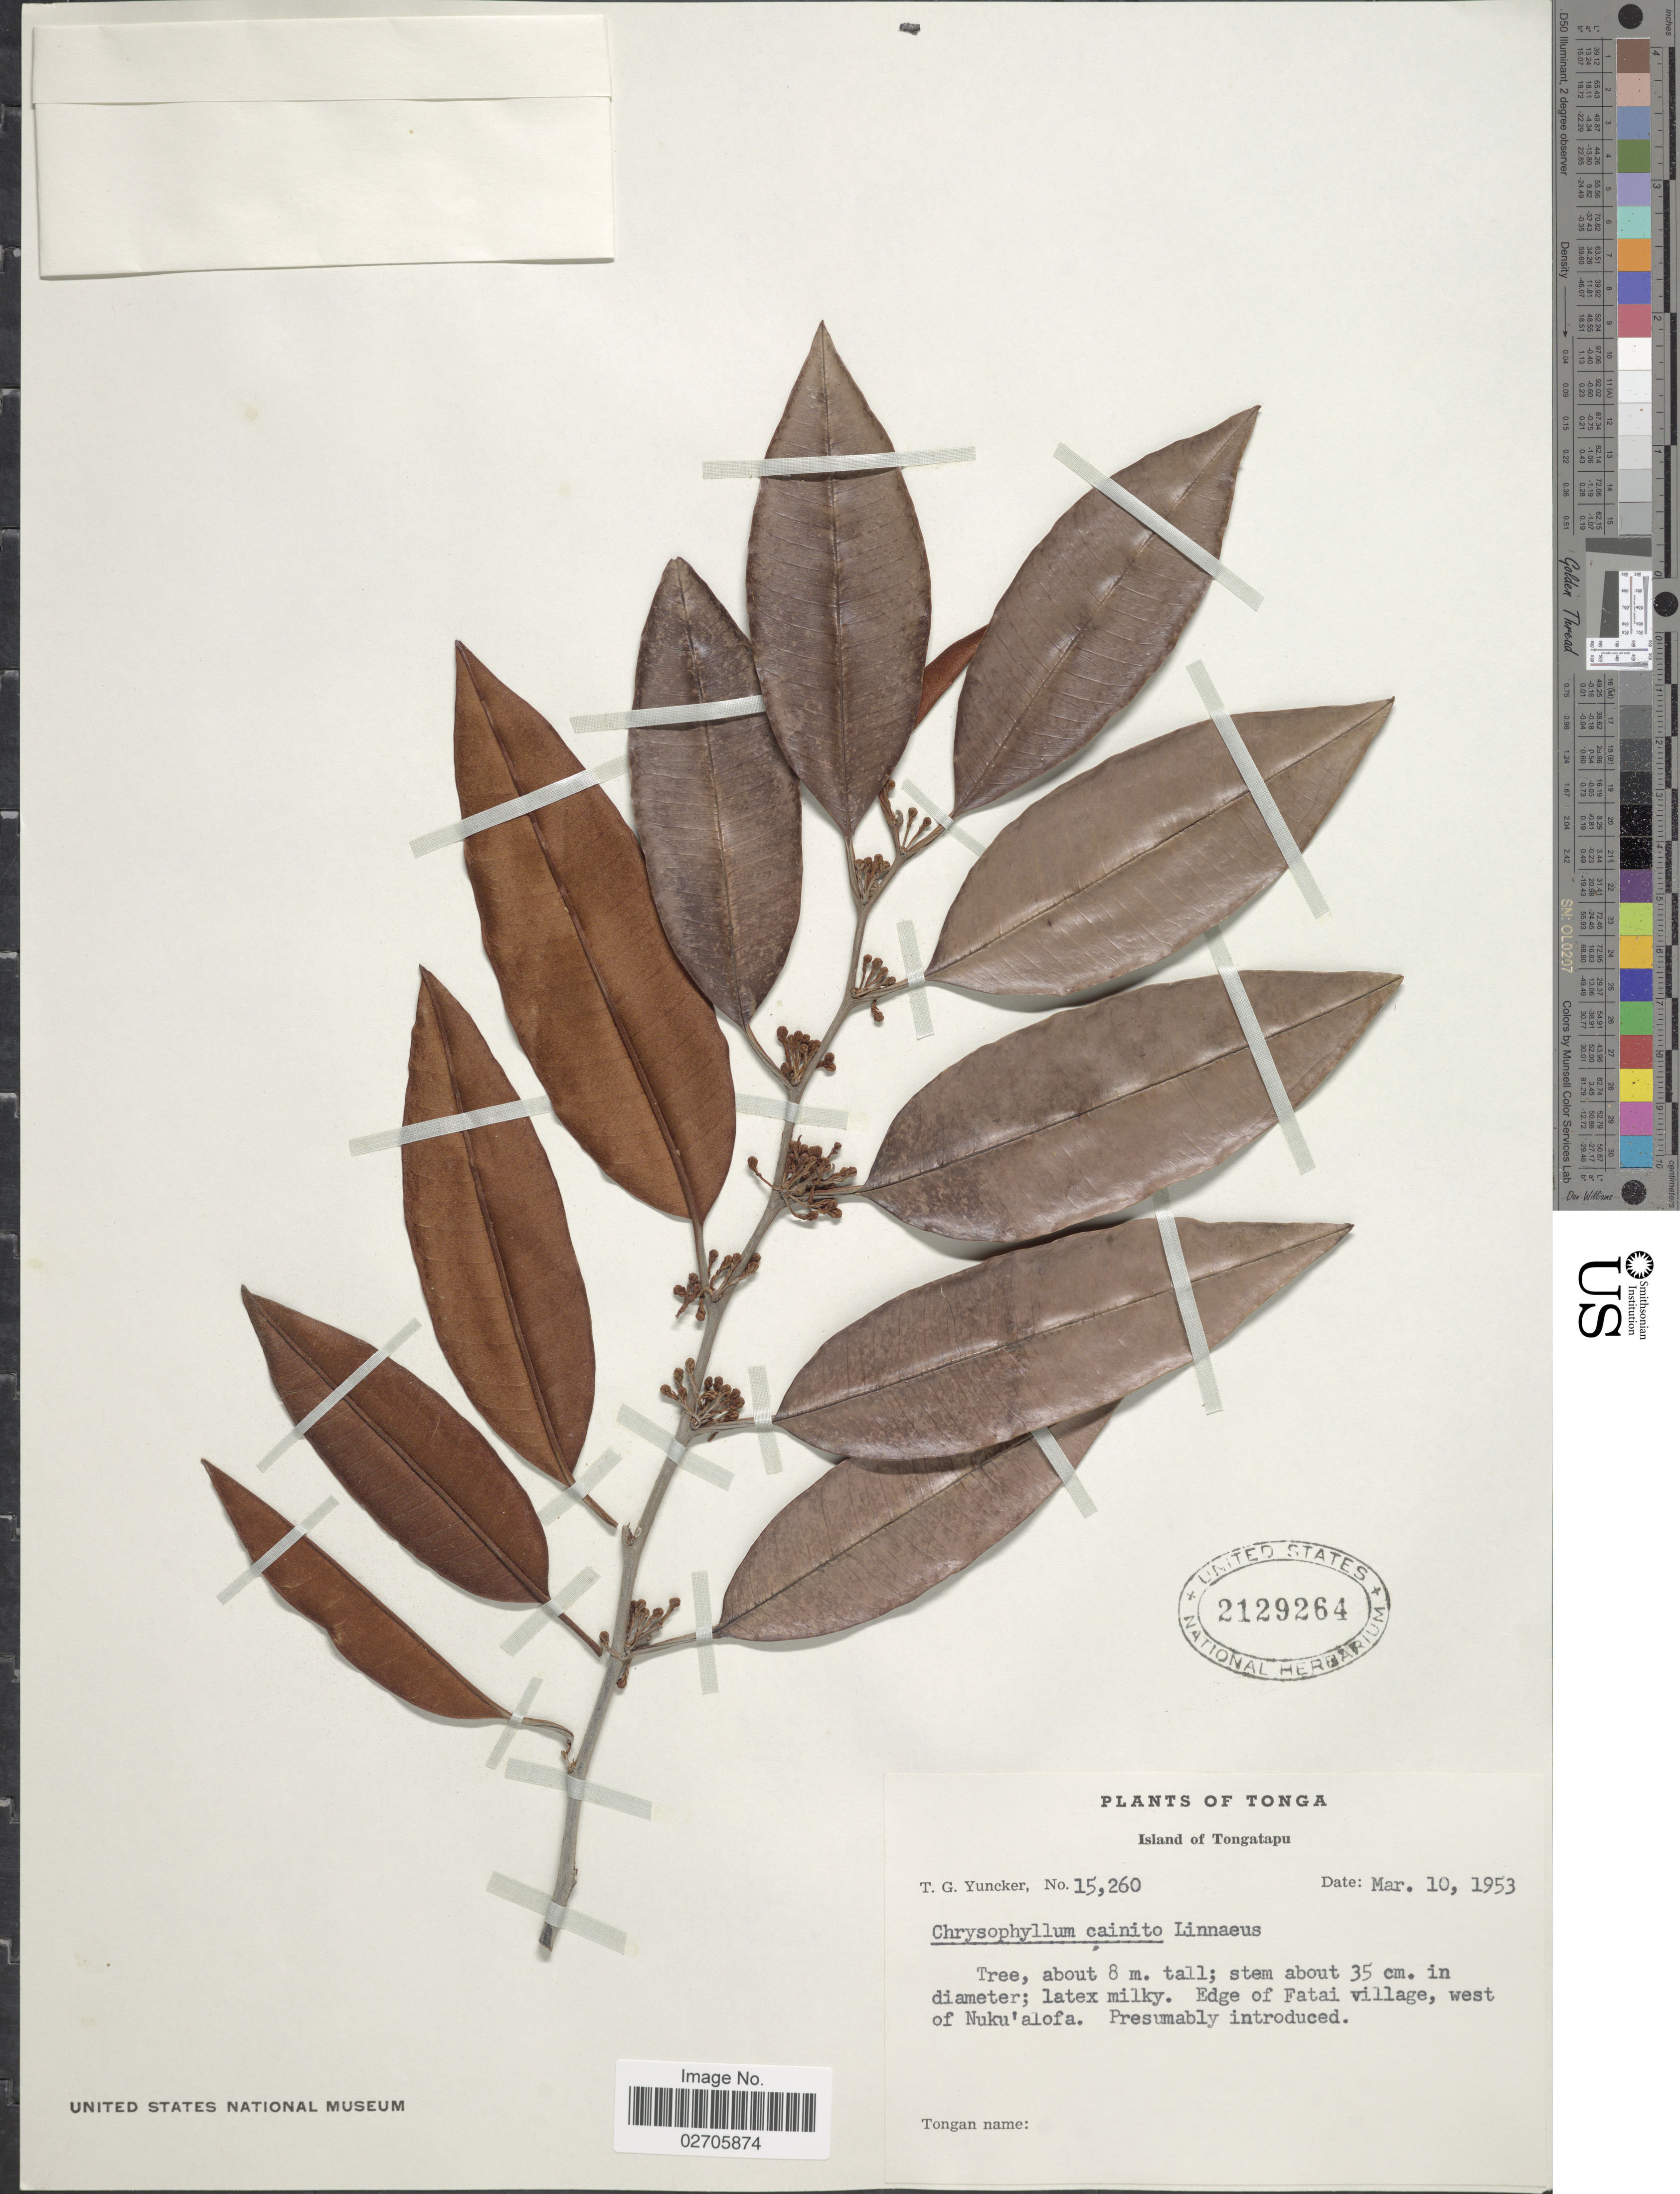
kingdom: Plantae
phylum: Tracheophyta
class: Magnoliopsida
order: Ericales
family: Sapotaceae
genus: Chrysophyllum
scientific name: Chrysophyllum cainito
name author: L.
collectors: T. G. Yuncker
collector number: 15260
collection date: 1953-03-10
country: Tonga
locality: Island of Tongatapu. Edge of Fatai village, west of Nuku'alofa.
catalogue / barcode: US 2129264